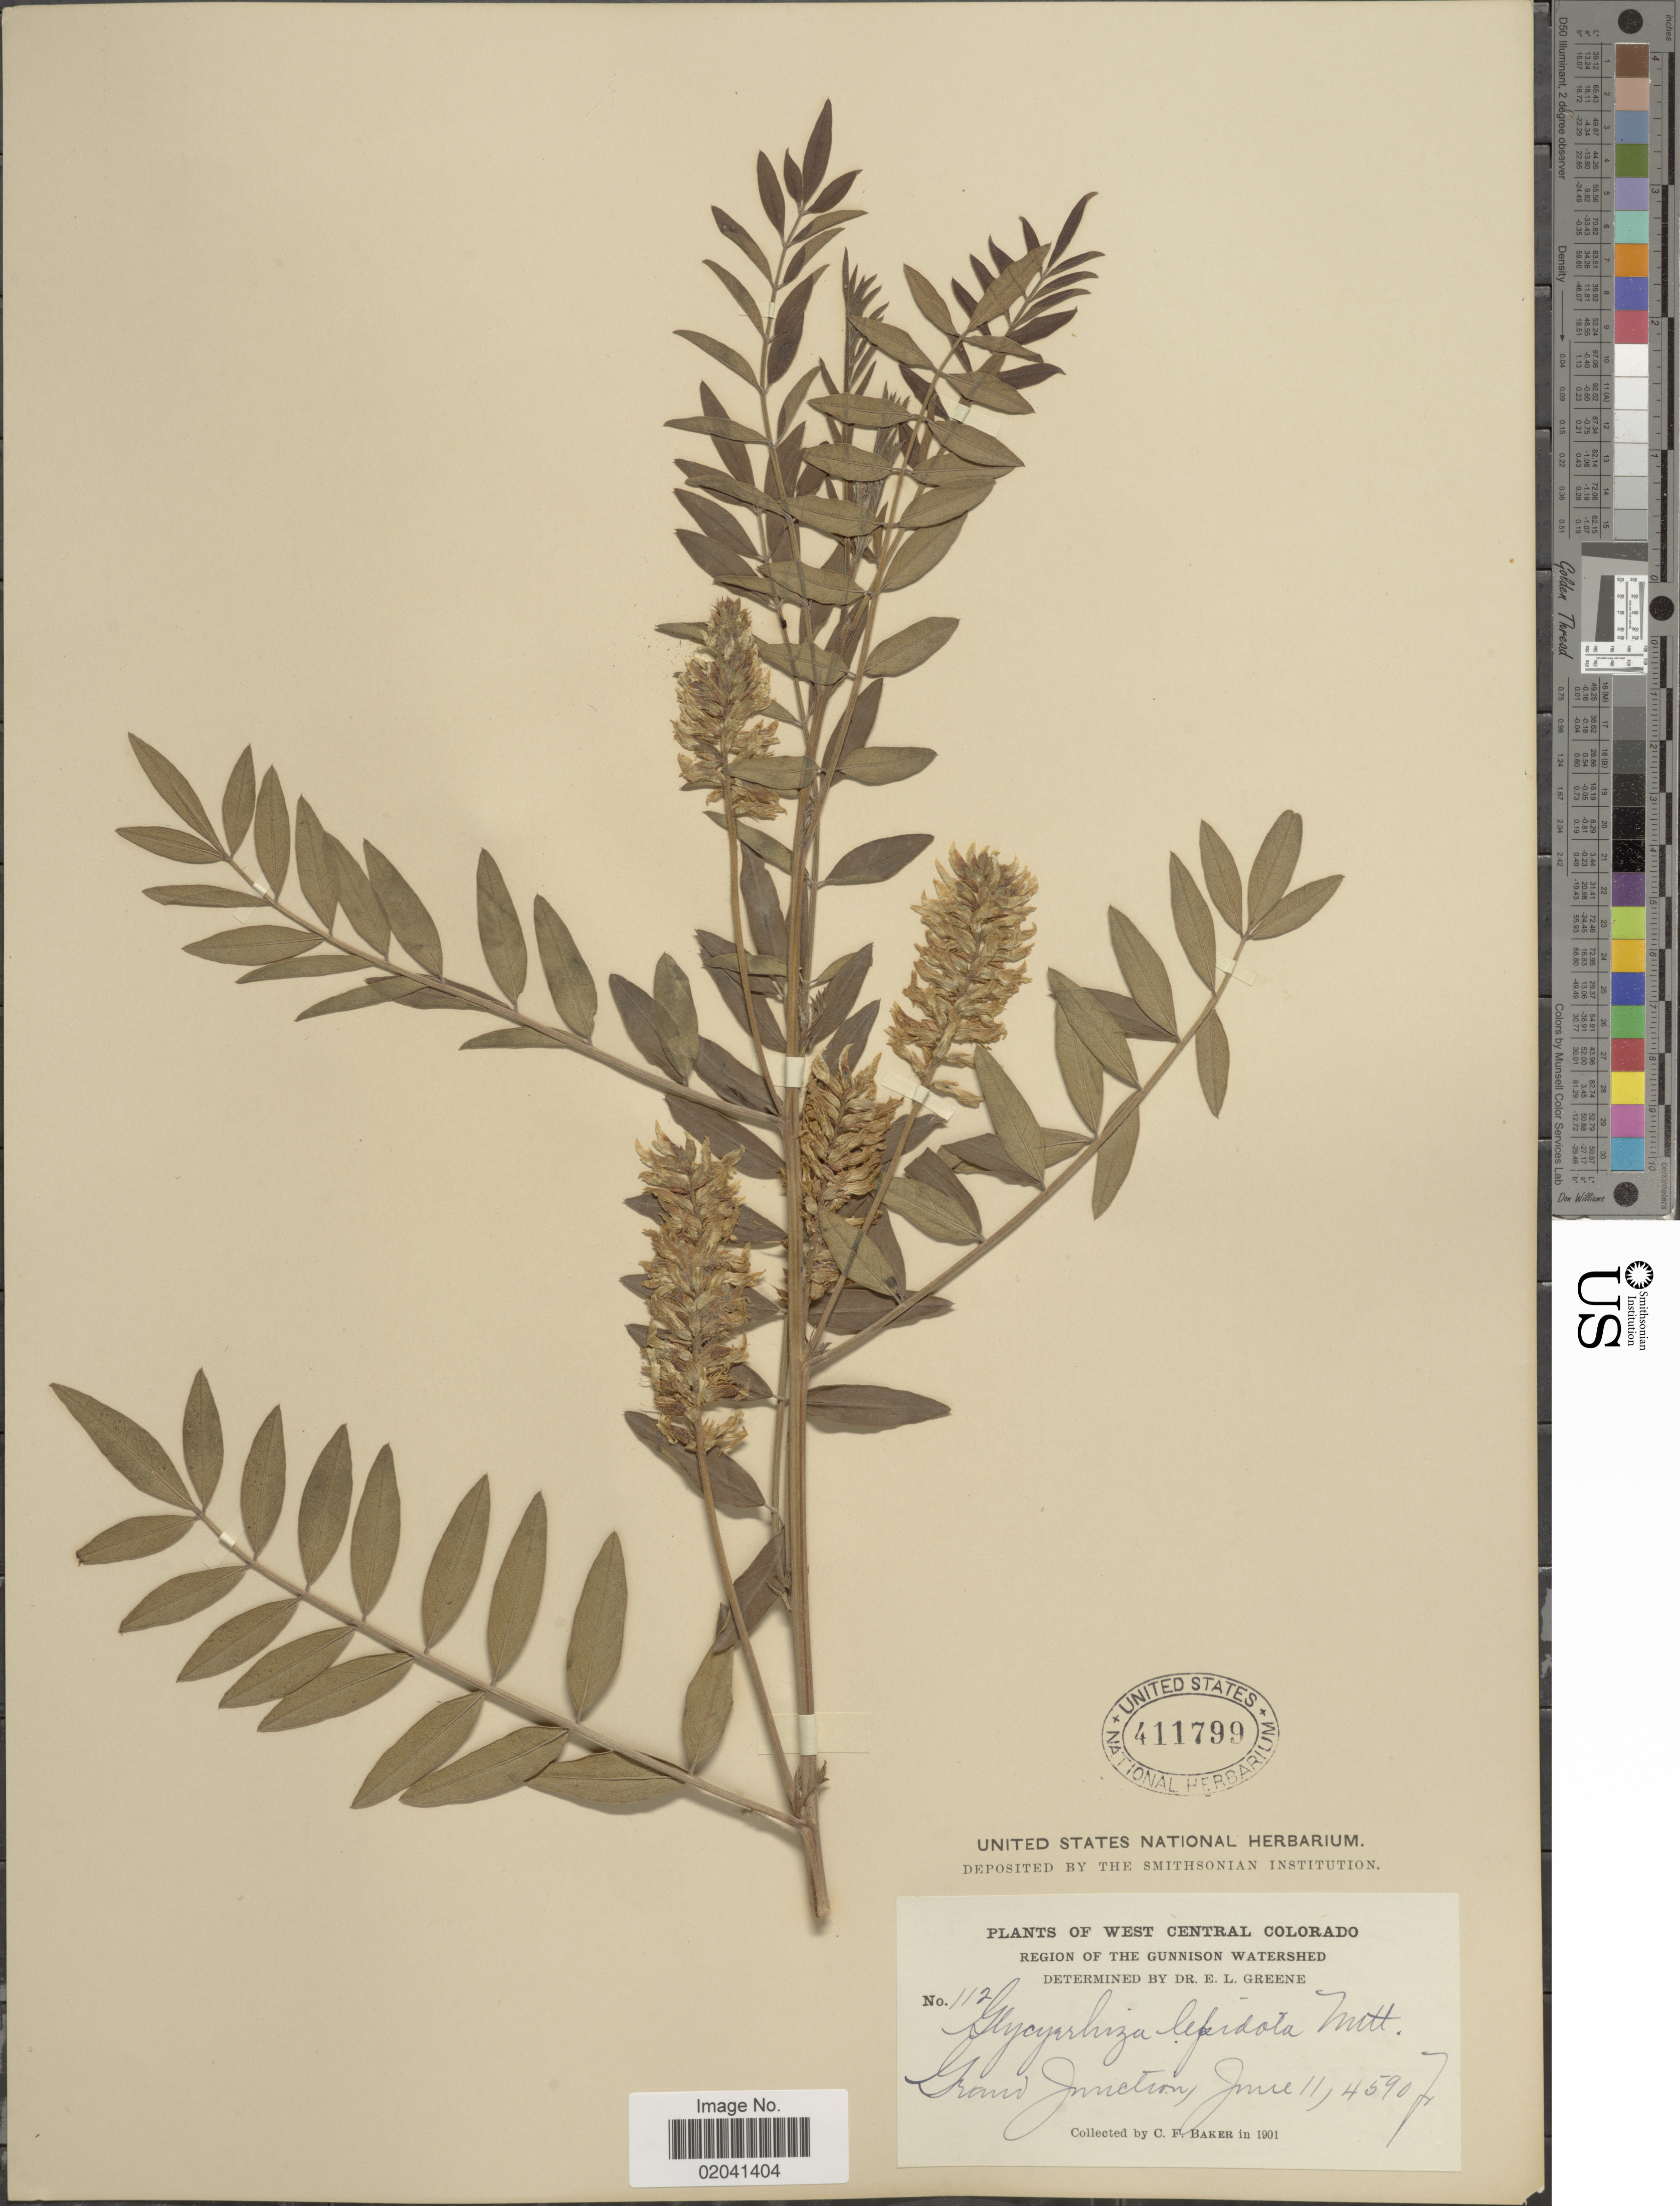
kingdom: Plantae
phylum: Tracheophyta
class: Magnoliopsida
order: Fabales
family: Fabaceae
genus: Glycyrrhiza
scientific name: Glycyrrhiza lepidota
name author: Pursh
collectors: C. F. Baker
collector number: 112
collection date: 1901-06-11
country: United States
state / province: Colorado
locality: West Central Colorado. Region of the Gunnison Watershed. Grand Junction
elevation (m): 1399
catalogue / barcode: US 411799